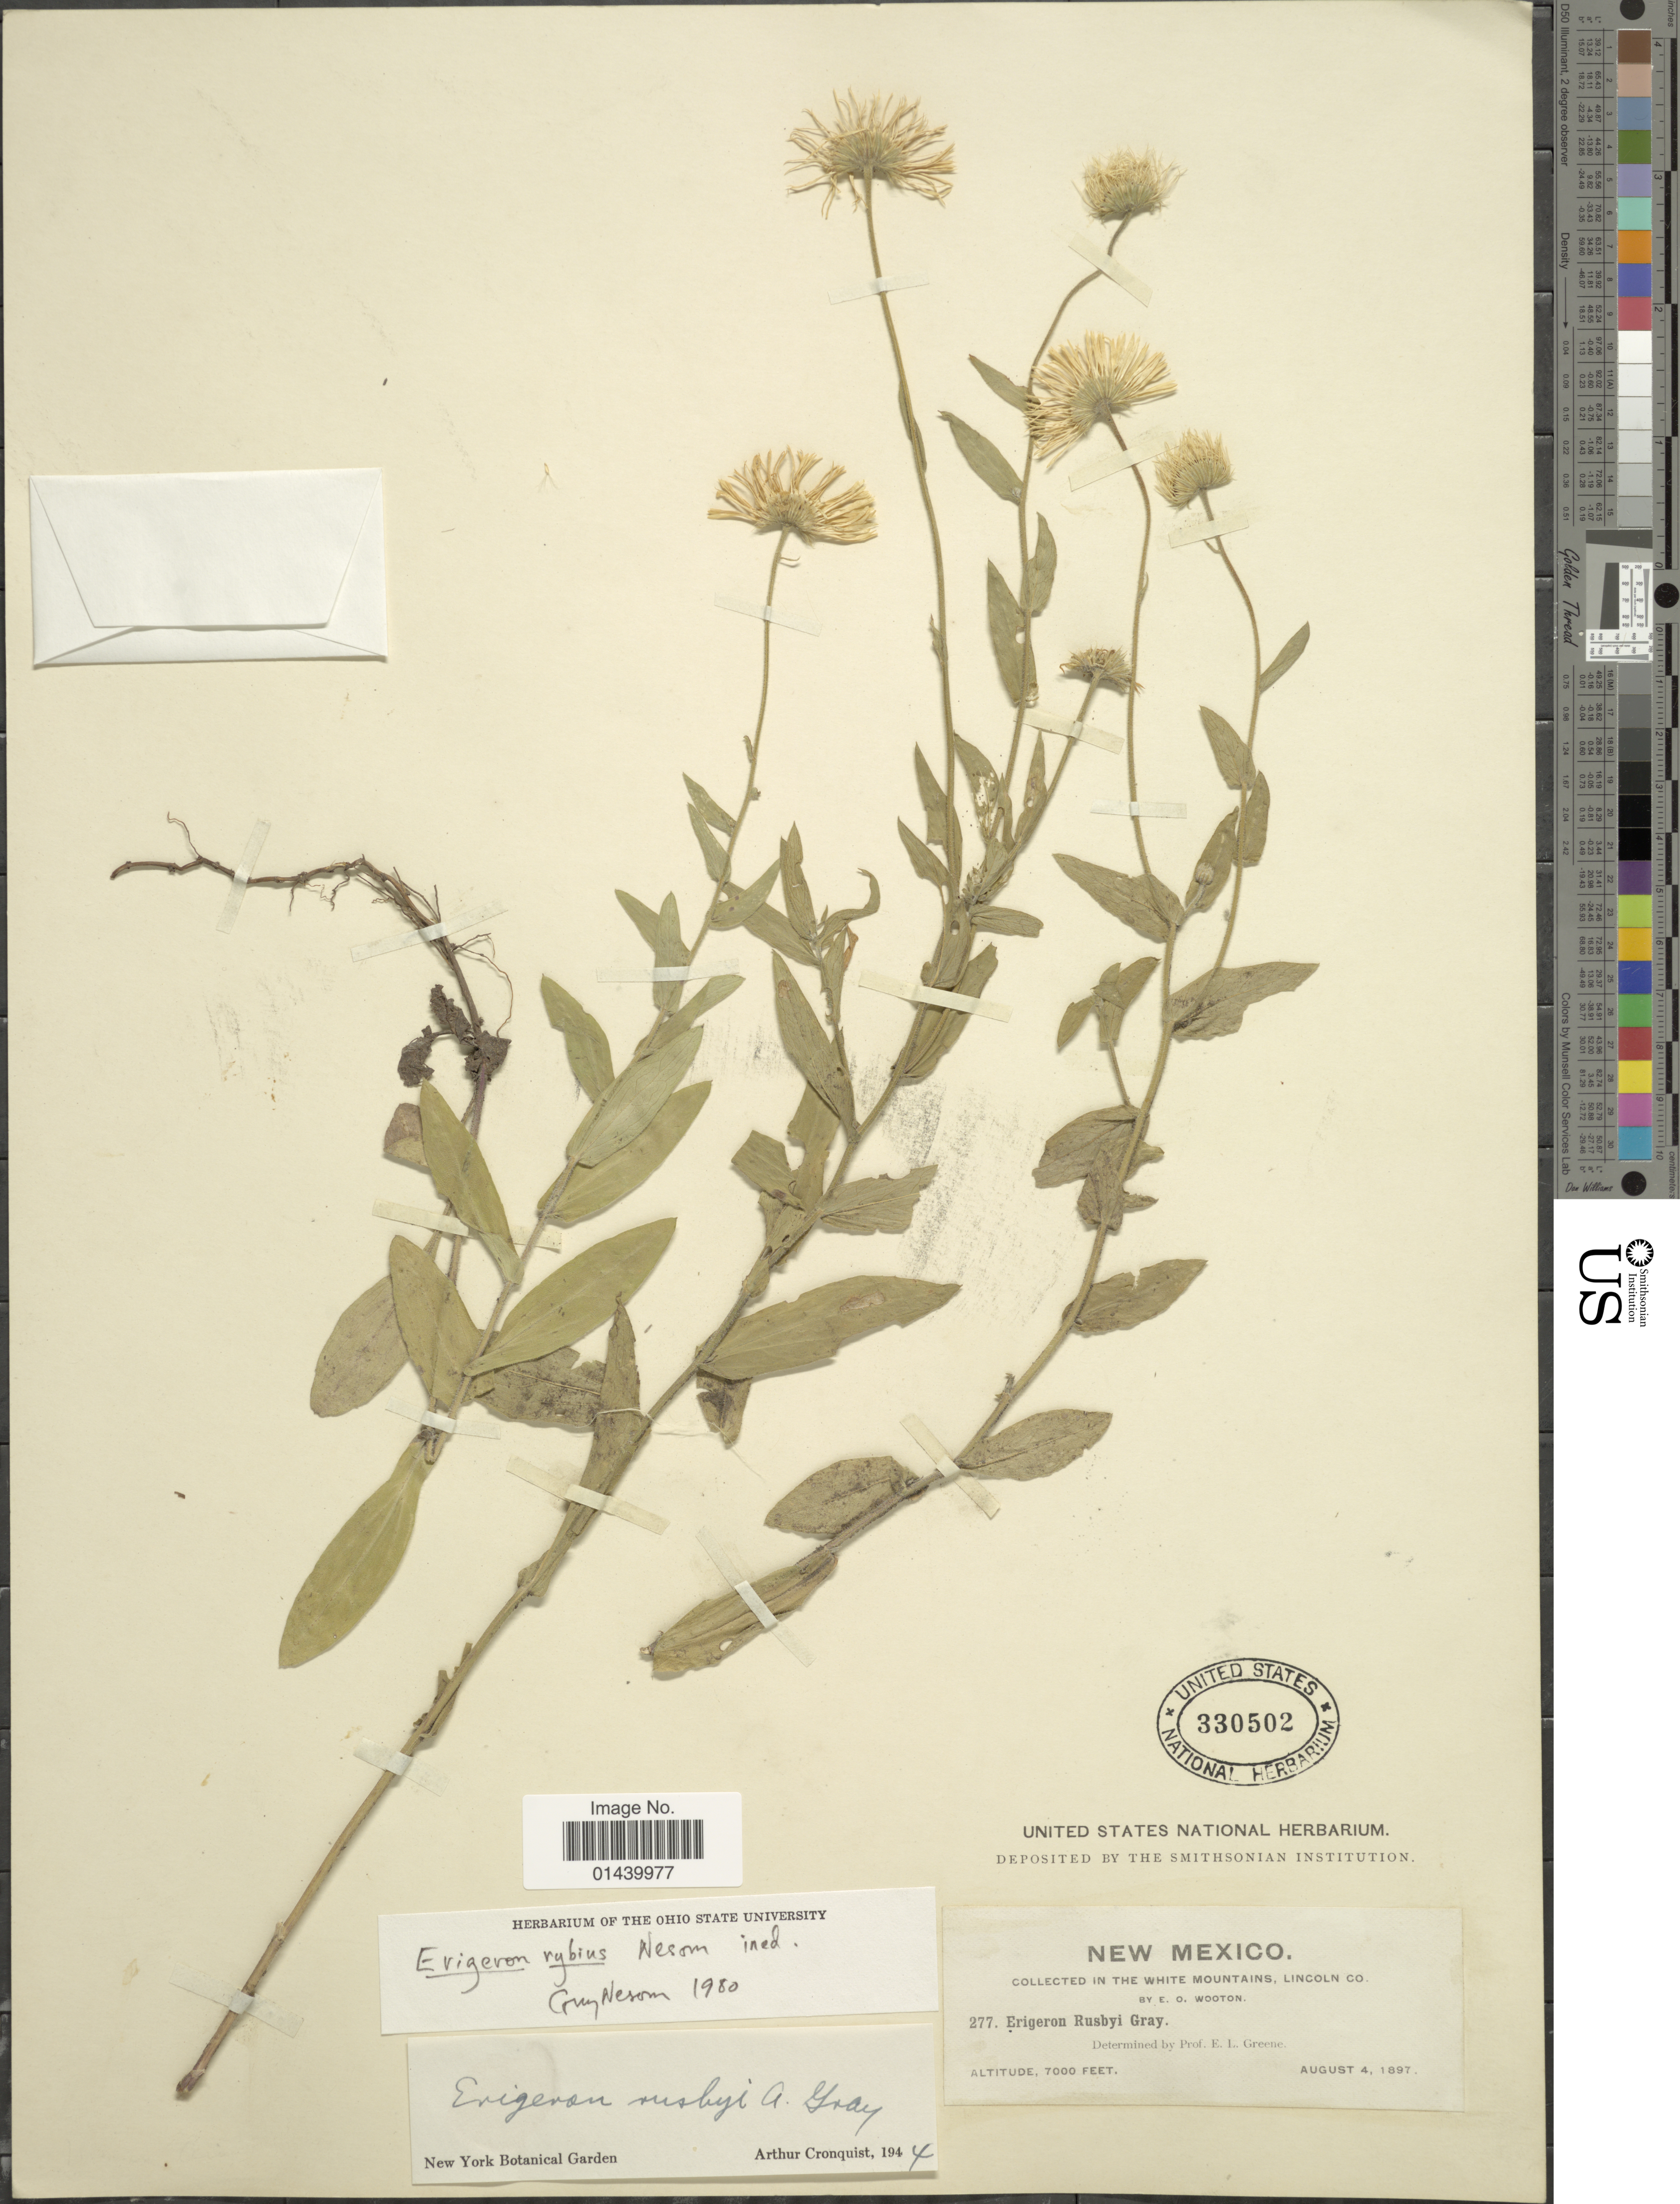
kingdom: Plantae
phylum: Tracheophyta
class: Magnoliopsida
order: Asterales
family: Asteraceae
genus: Erigeron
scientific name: Erigeron rybius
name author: G.L. Nesom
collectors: E. O. Wooton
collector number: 277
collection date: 1897-08-04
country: United States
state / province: New Mexico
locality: The White Mountains, Lincoln Co.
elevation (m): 2134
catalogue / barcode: US 330502